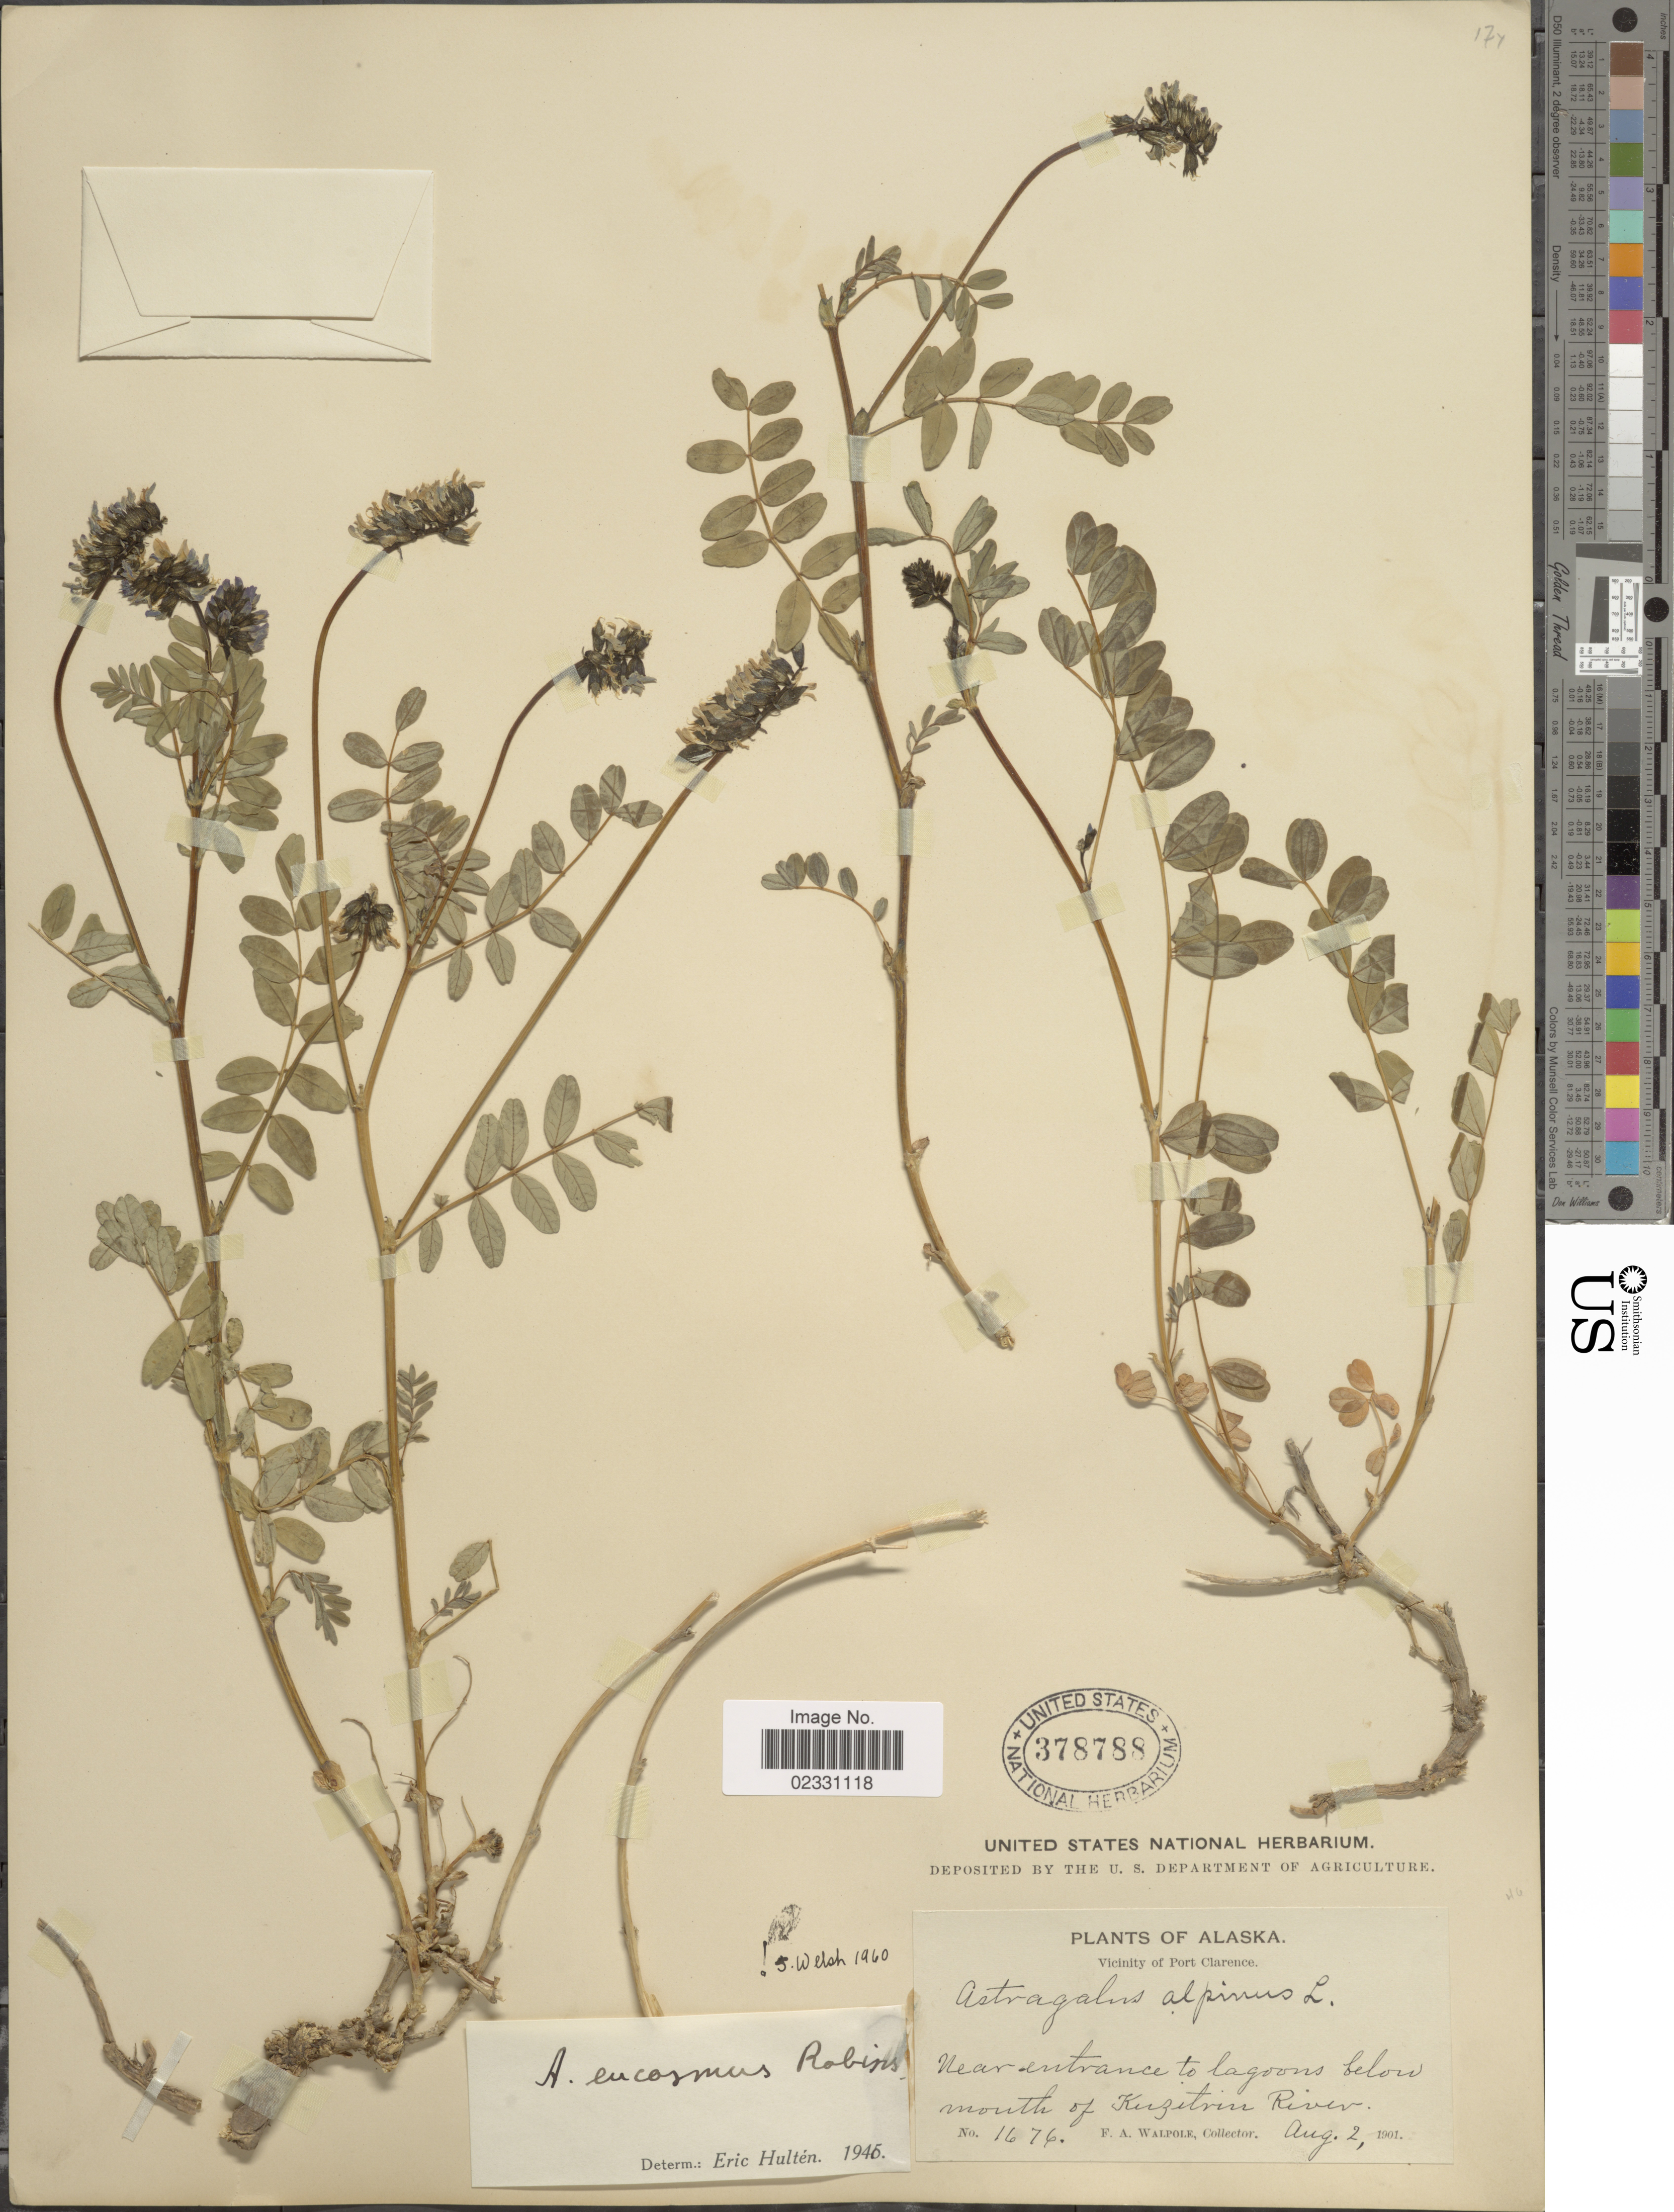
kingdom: Plantae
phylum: Tracheophyta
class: Magnoliopsida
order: Fabales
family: Fabaceae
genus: Astragalus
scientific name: Astragalus eucosmus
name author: B.L. Rob.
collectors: F. Walpole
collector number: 1676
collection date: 1901-08-02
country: United States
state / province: Alaska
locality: Vicinity of Port Clarence. near entrance to lagoons below mouth of Kuzitrin River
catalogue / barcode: US 378788